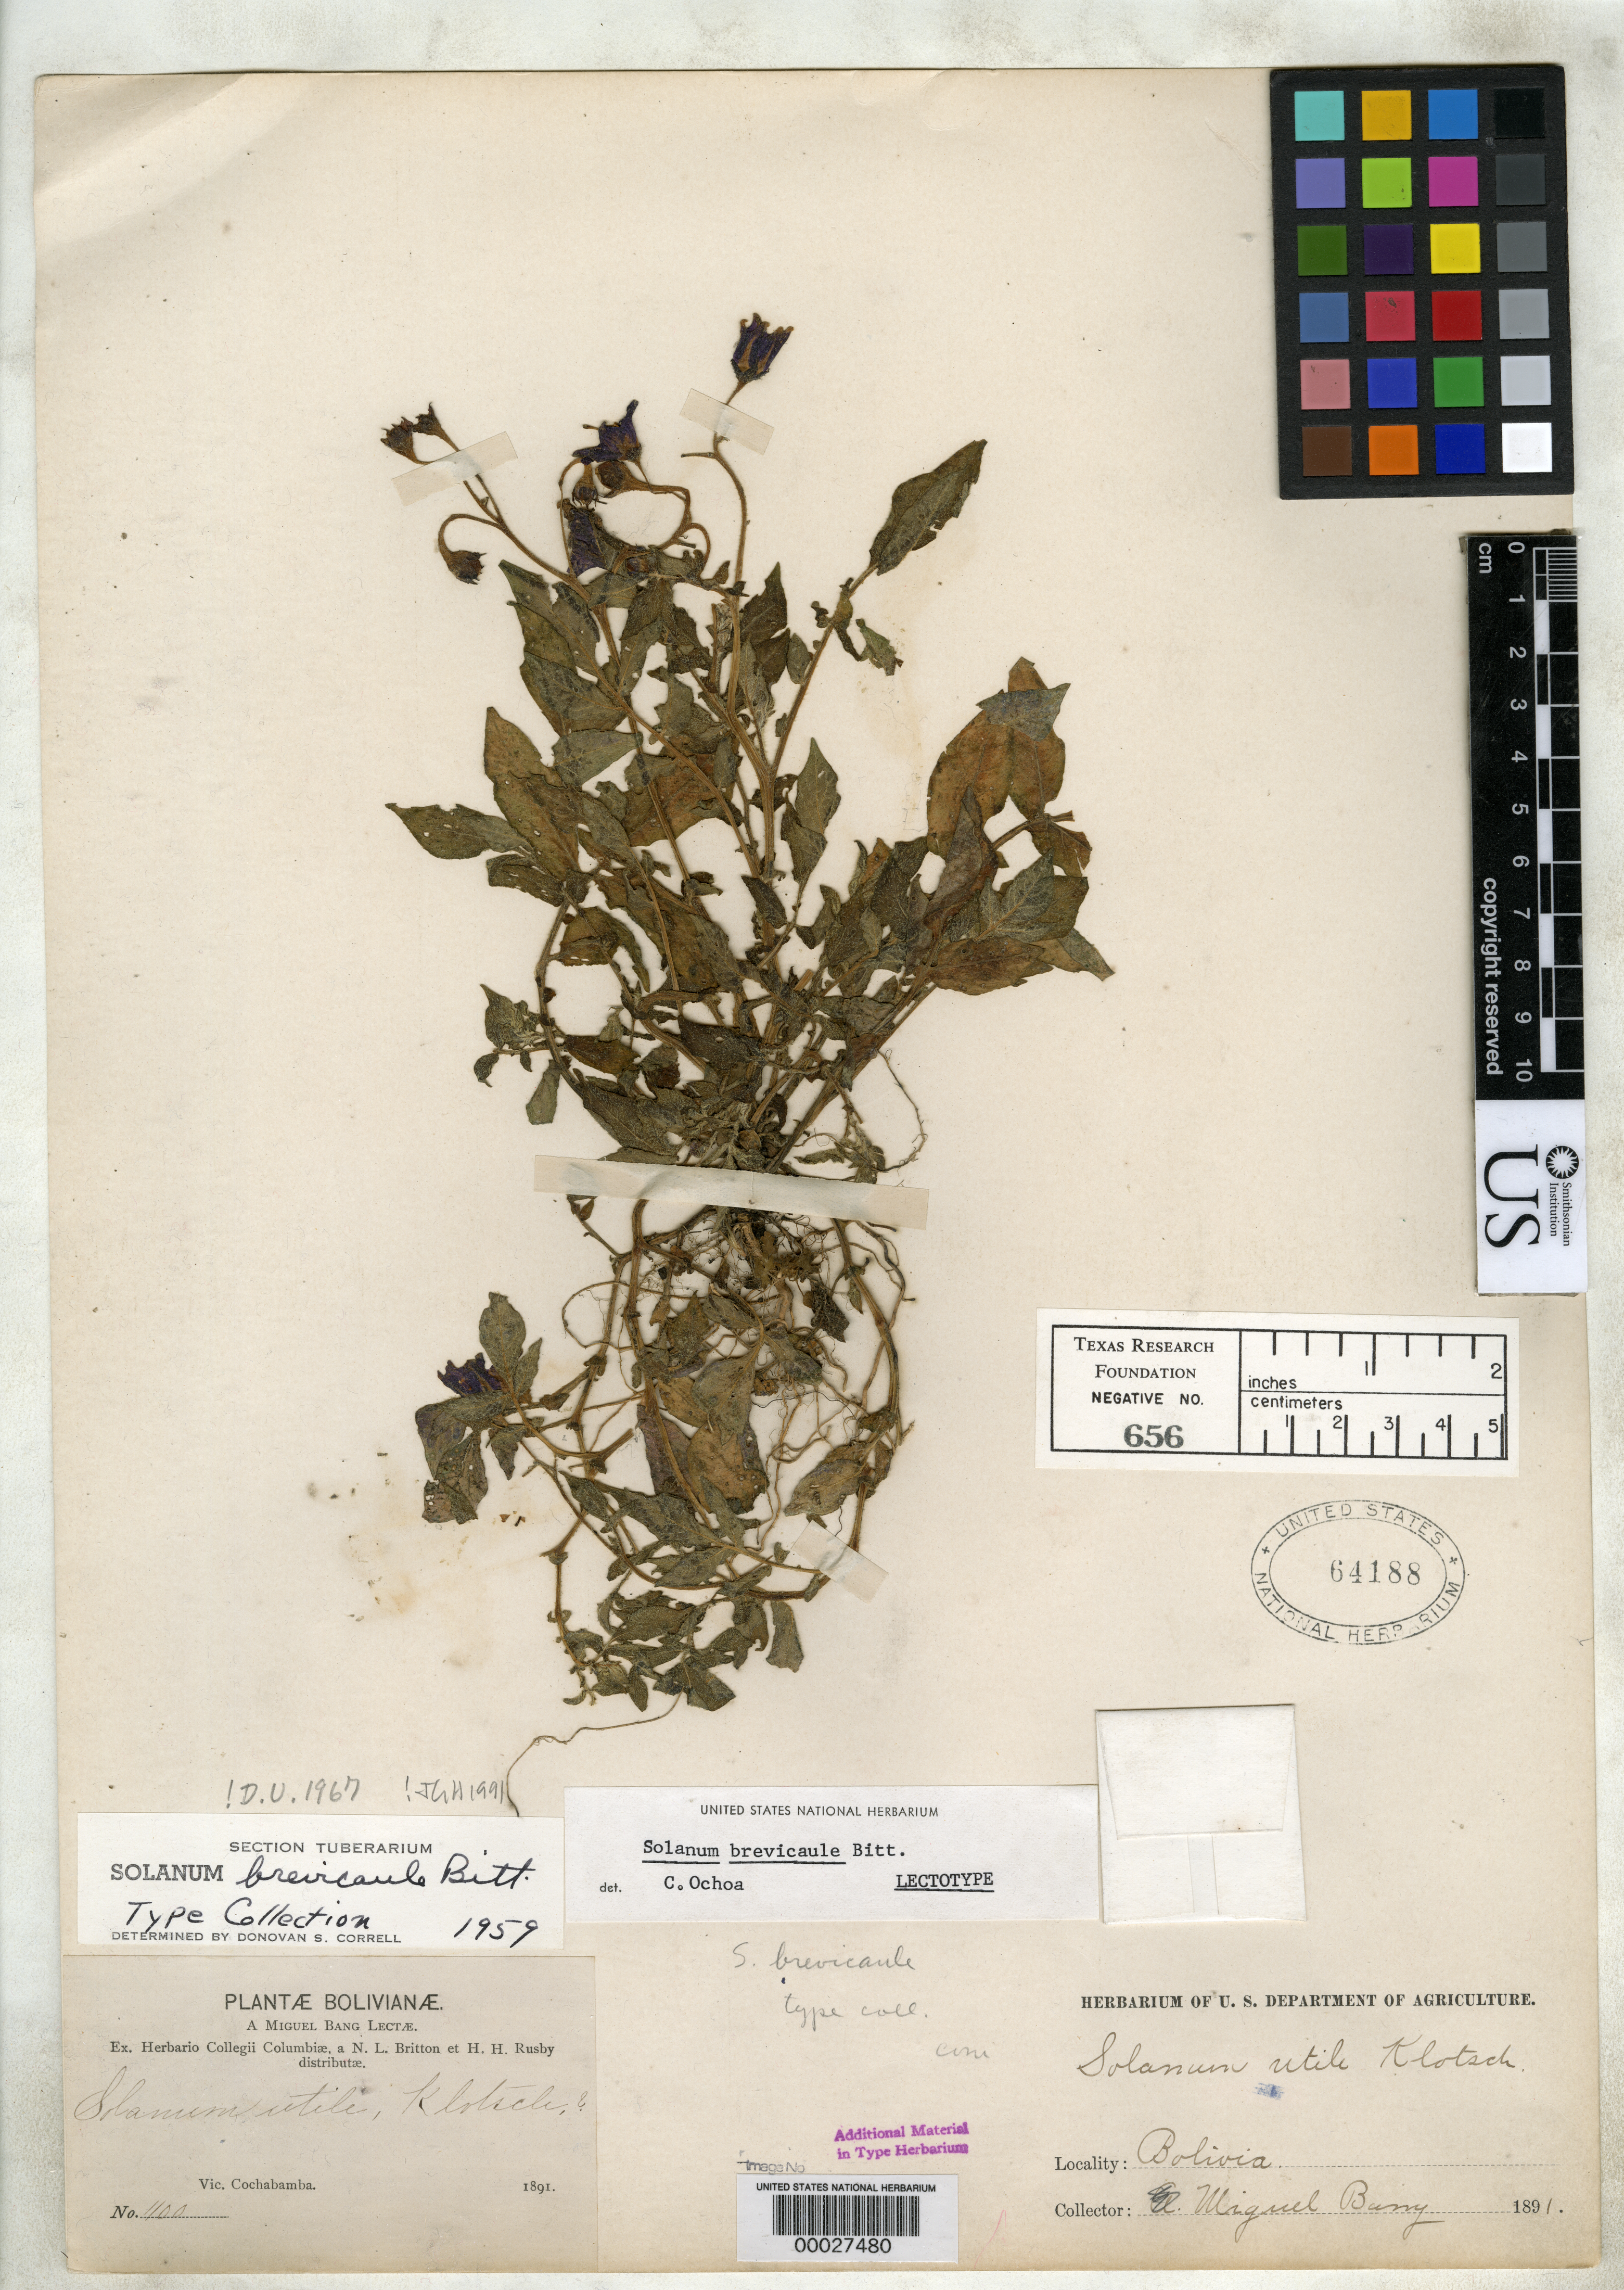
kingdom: Plantae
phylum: Tracheophyta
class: Magnoliopsida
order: Solanales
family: Solanaceae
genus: Solanum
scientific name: Solanum brevicaule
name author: Bitter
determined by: Ochoa, Carlos, (CIP), International Potato Center (PERU)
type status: Lectotype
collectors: M. Bang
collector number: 1100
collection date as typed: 1891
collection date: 1891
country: Bolivia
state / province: Cochabamba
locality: Vic. Cochabamba.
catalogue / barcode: US 64188